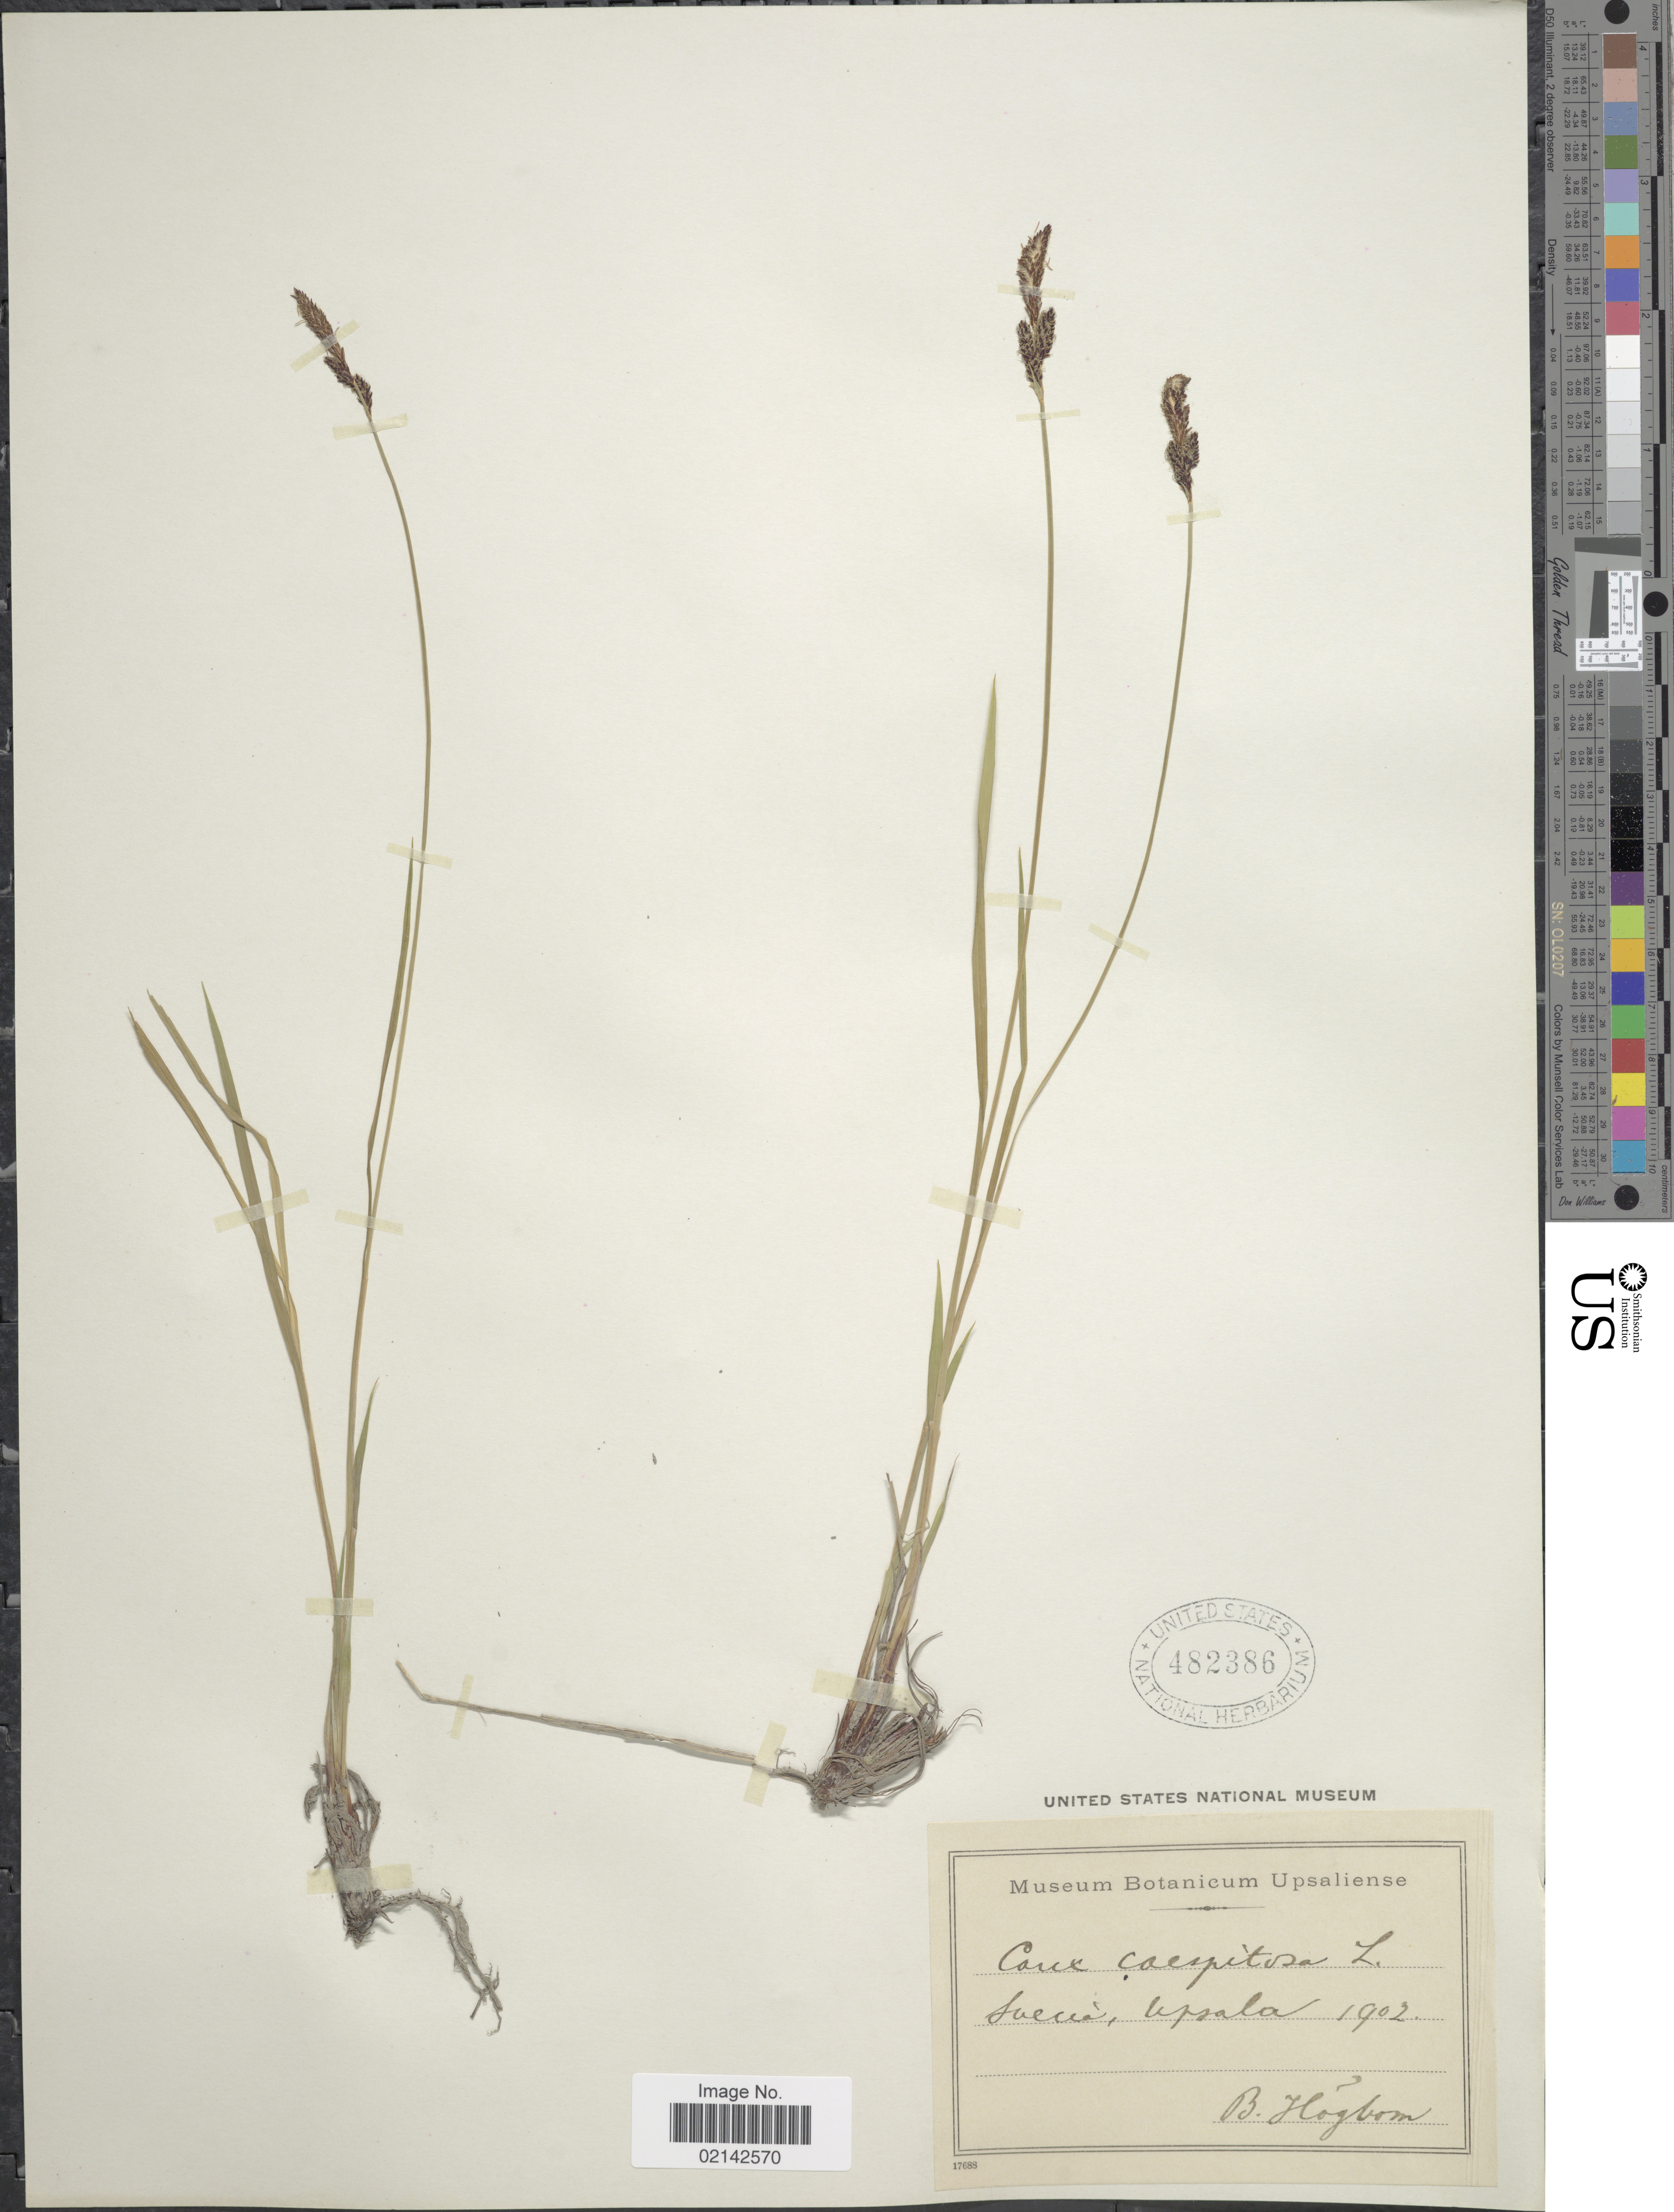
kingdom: Plantae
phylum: Tracheophyta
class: Liliopsida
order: Poales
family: Cyperaceae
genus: Carex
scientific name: Carex cespitosa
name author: L.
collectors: B. Hogbom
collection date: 1902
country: Sweden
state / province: Uppsala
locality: Suecia, Upsala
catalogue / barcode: US 482386